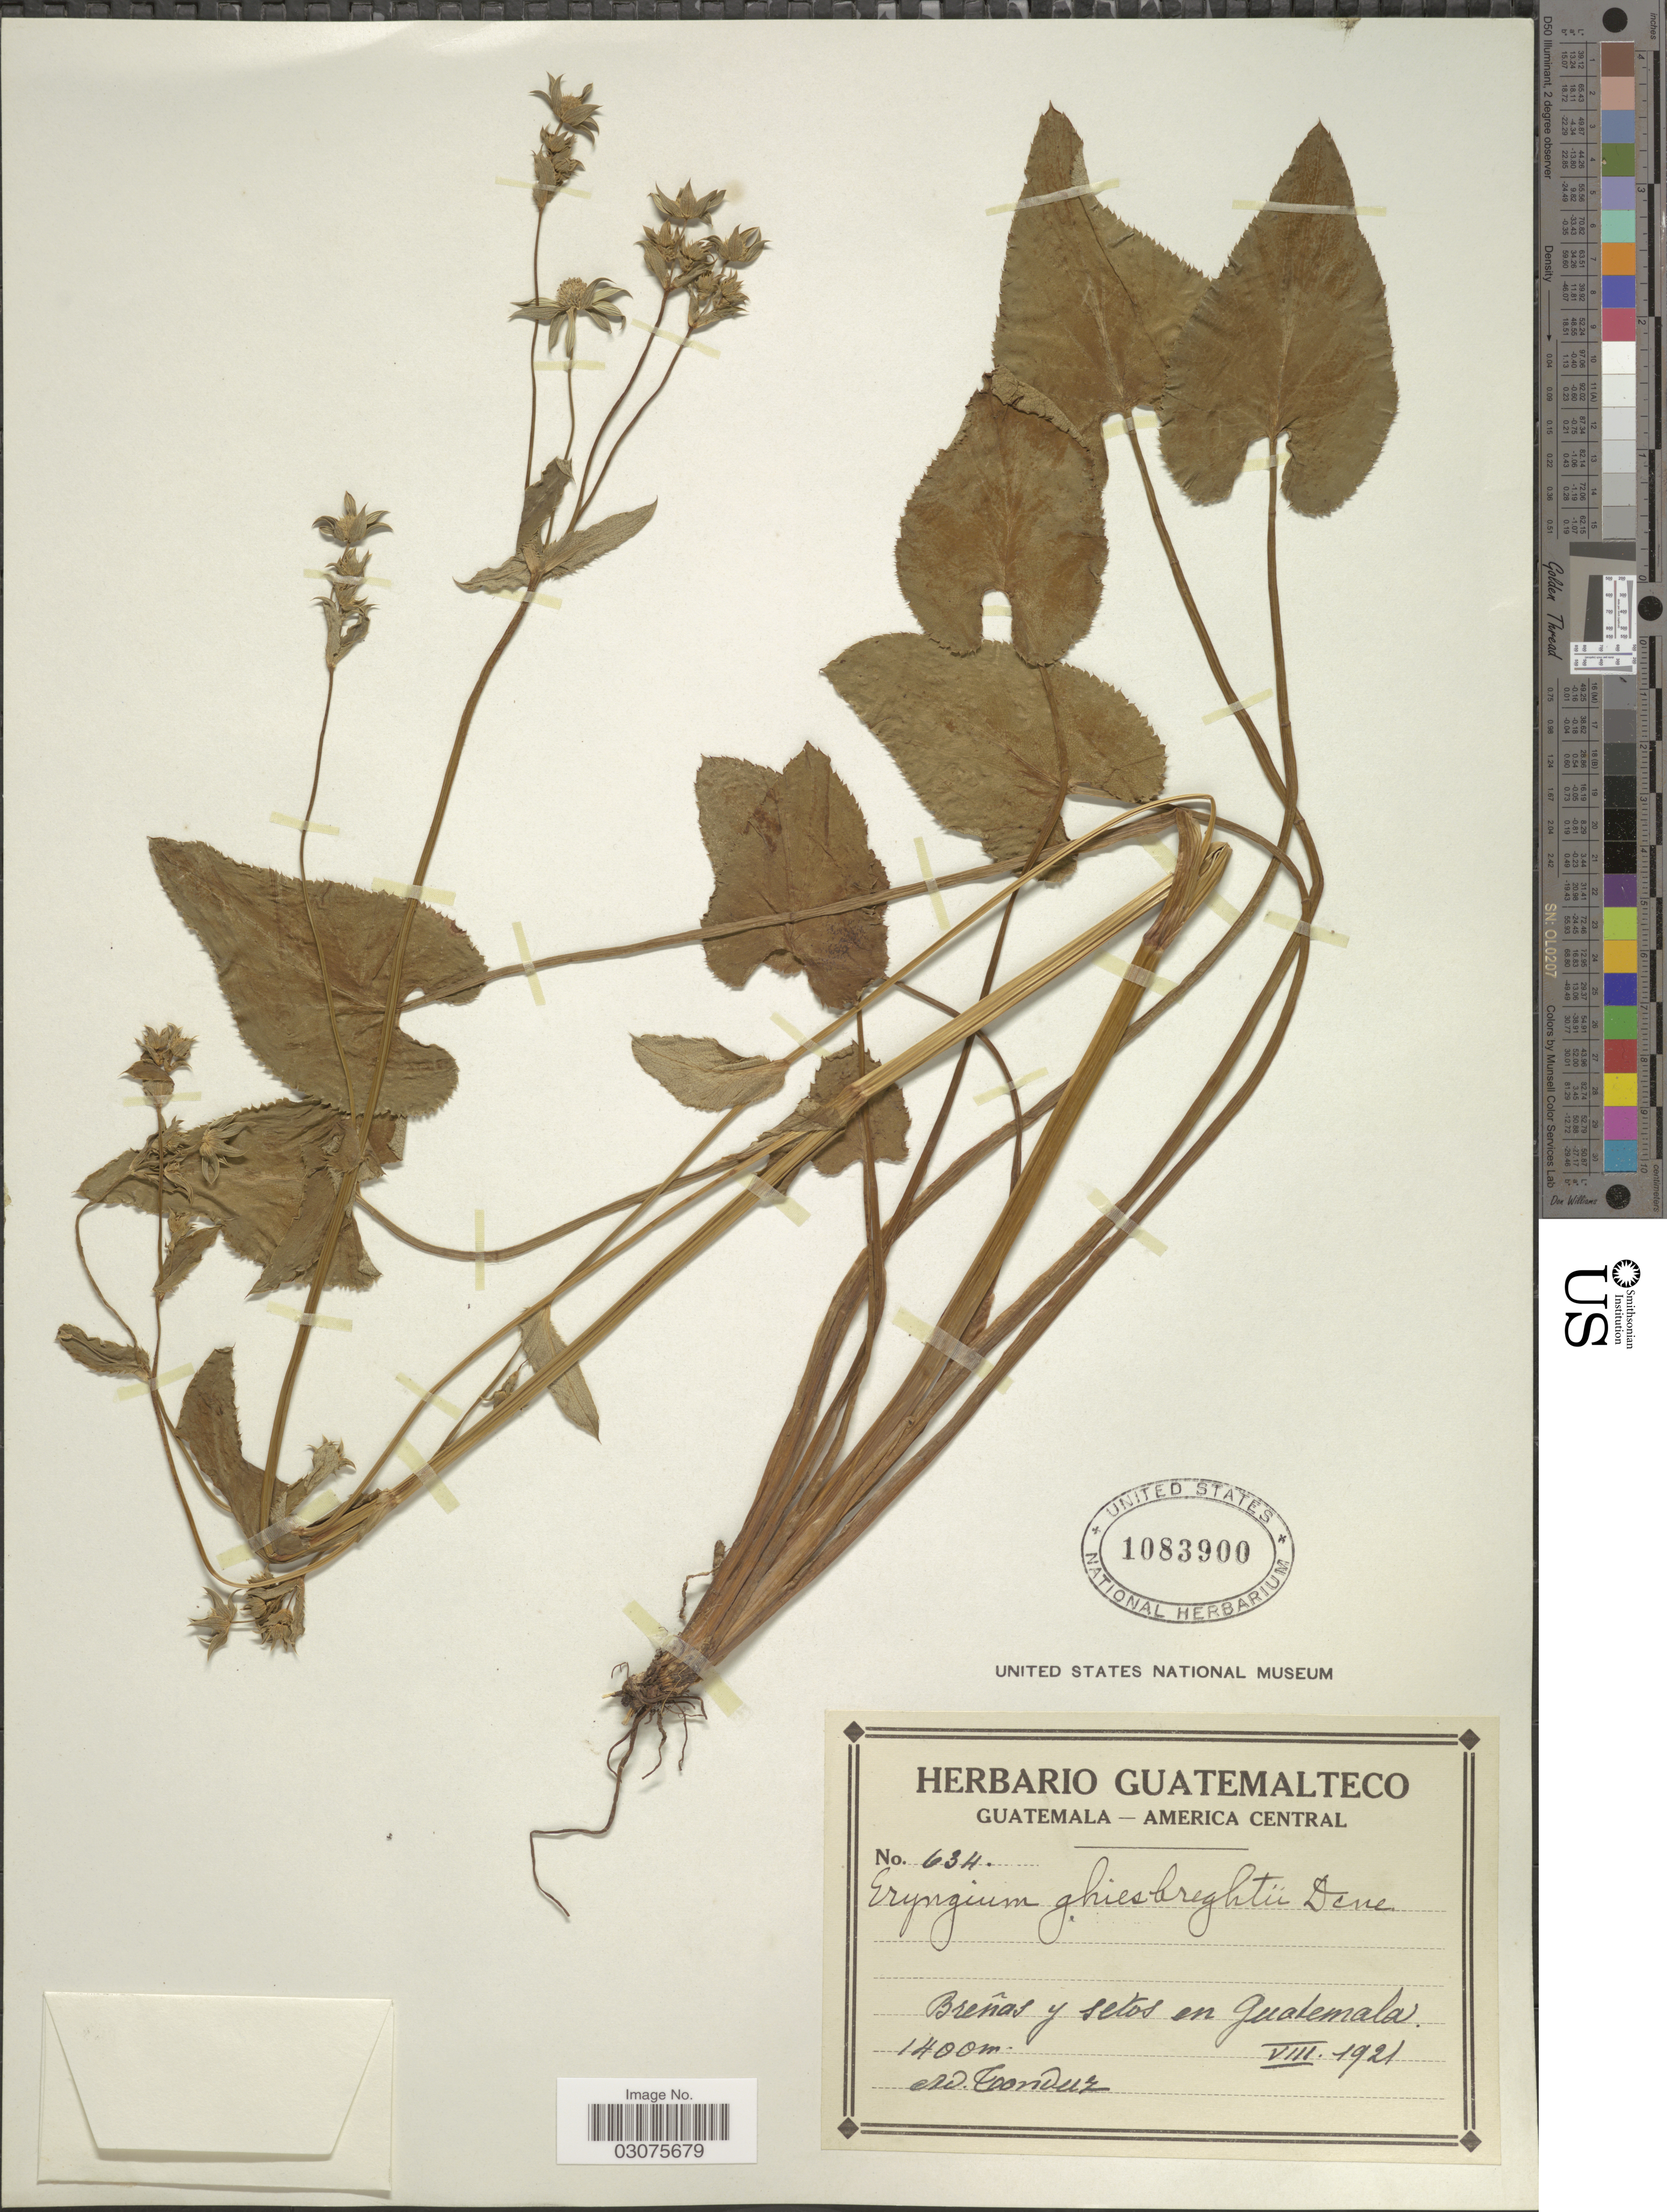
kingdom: Plantae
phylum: Tracheophyta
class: Magnoliopsida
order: Apiales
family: Apiaceae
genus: Eryngium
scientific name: Eryngium ghiesbreghtii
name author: Decne.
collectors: A. Tonduz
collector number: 634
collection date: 1921-08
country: Guatemala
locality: Breñas y setos en Guatemala.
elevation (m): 1400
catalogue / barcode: US 11083900